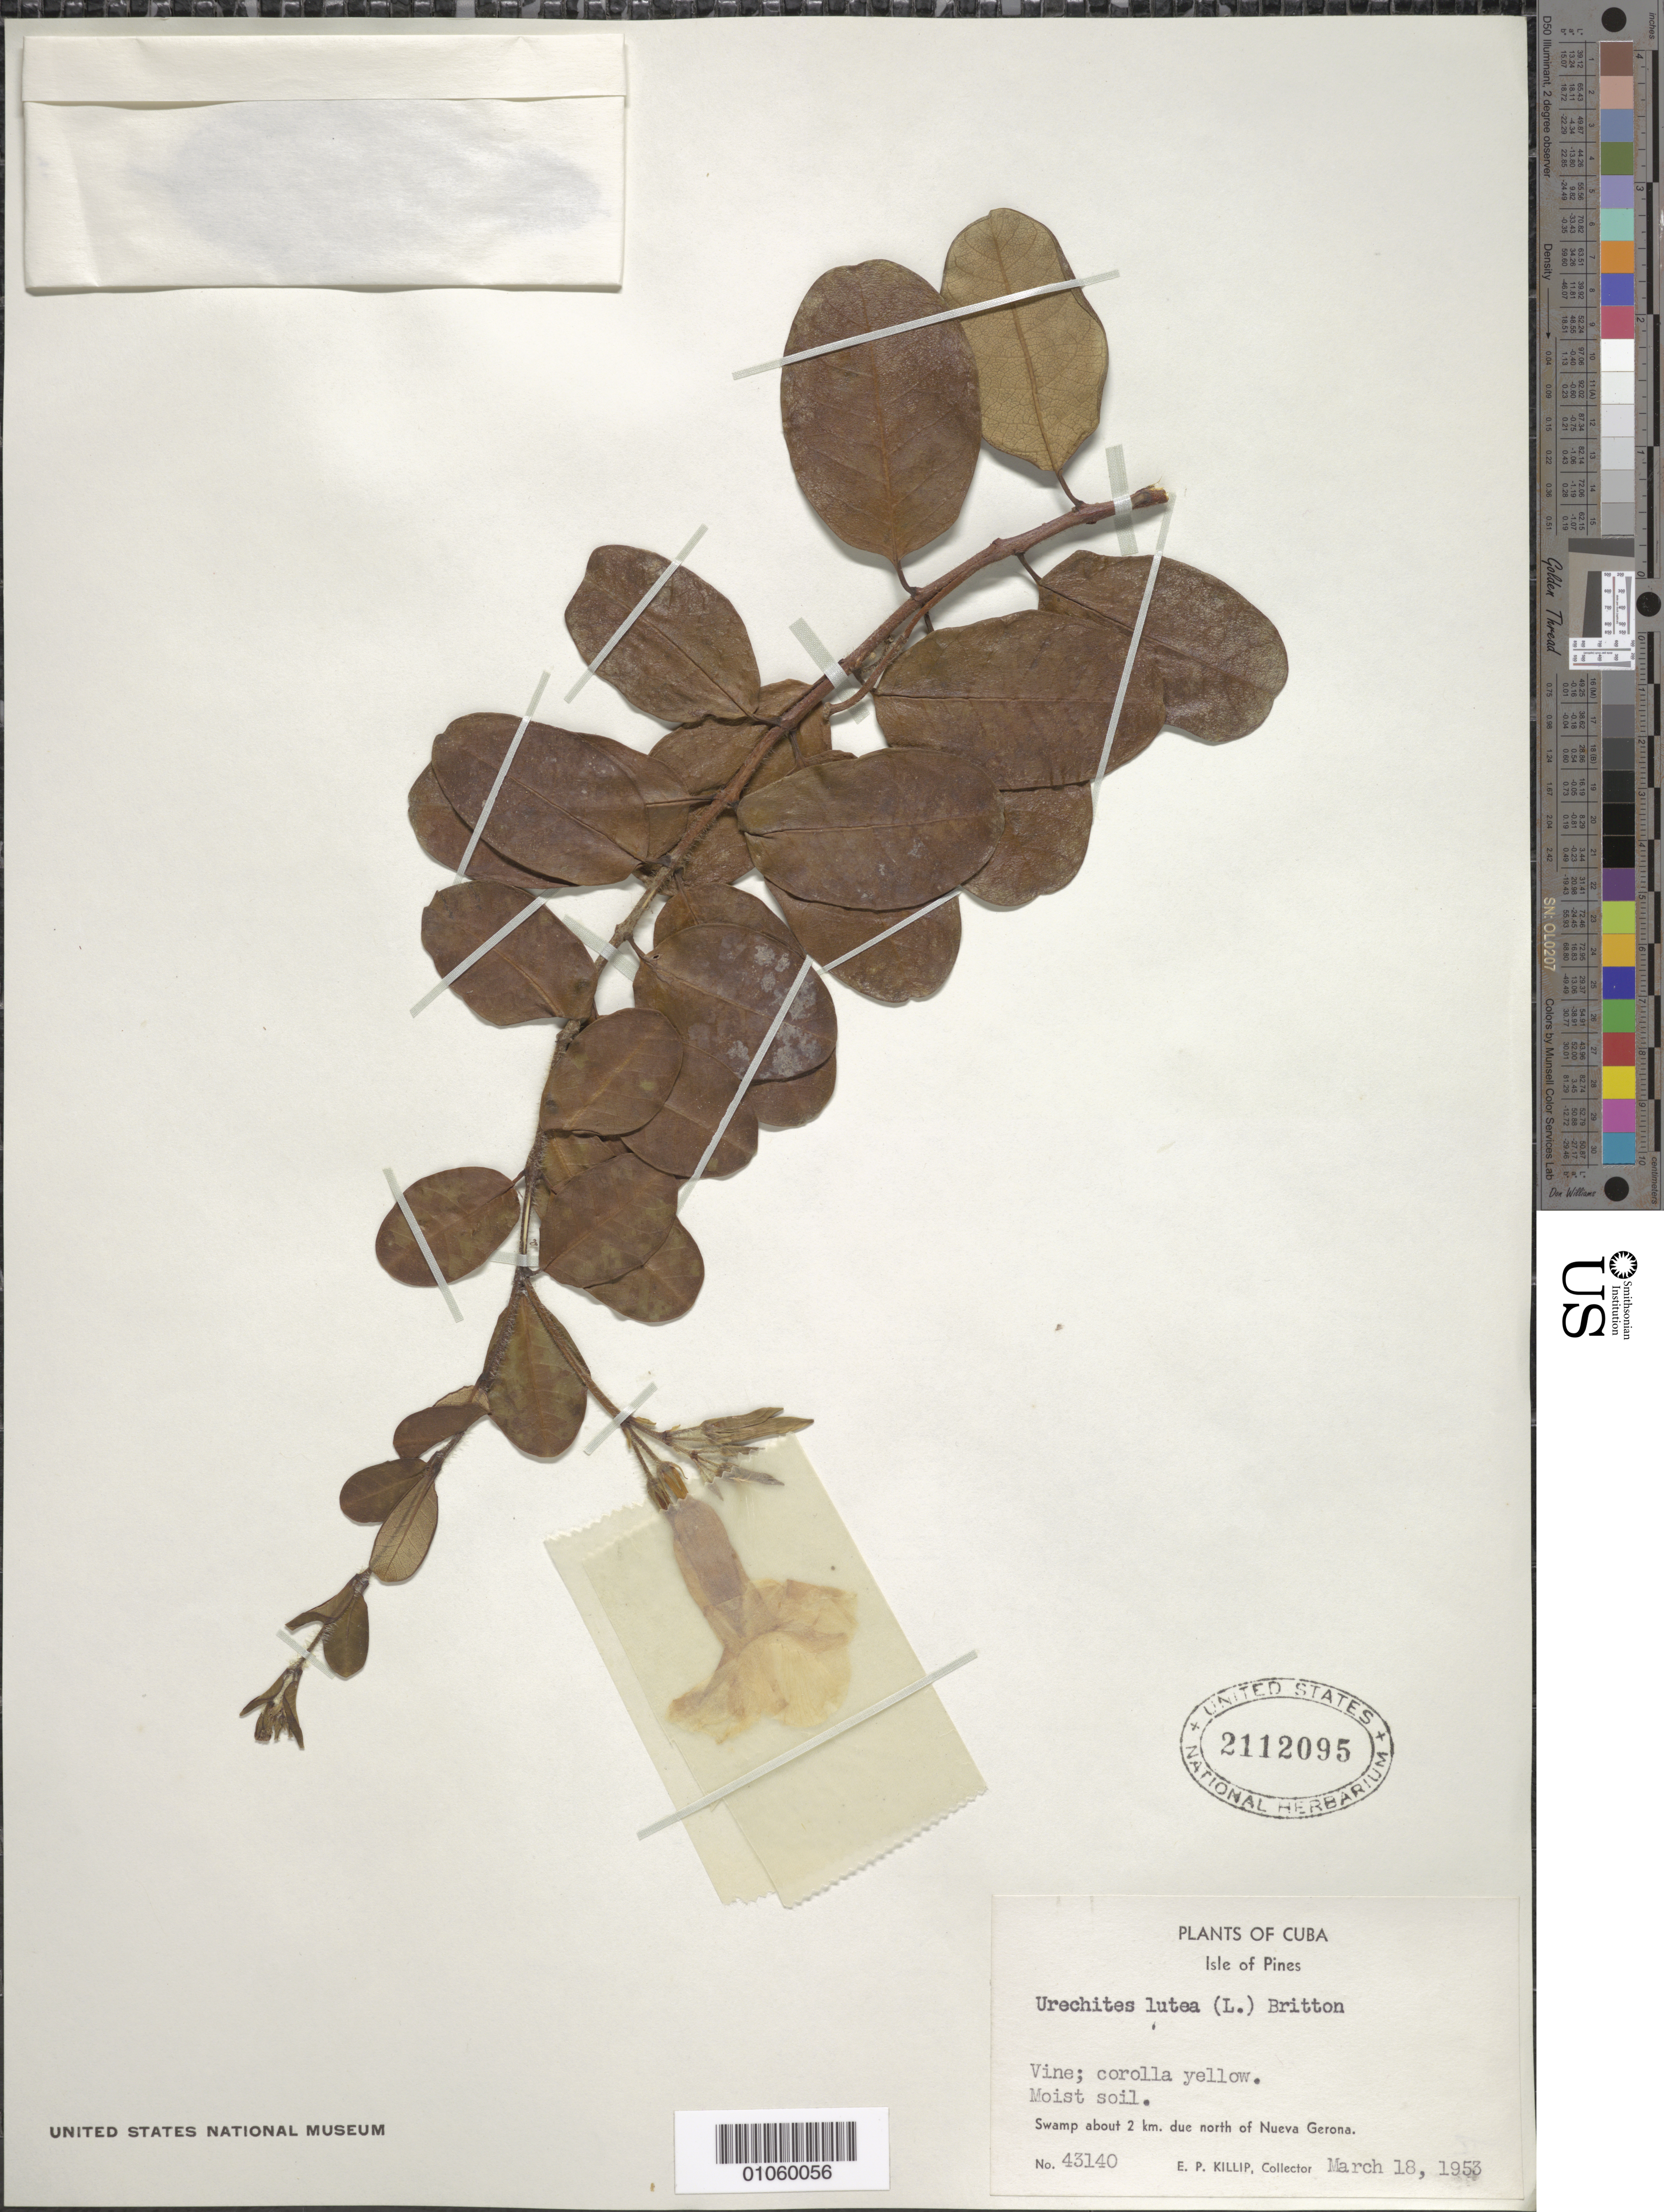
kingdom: Plantae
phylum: Tracheophyta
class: Magnoliopsida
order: Gentianales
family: Apocynaceae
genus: Urechites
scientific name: Urechites lutea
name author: (L.) Britton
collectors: E. P. Killip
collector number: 43140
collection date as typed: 18 Mar 1953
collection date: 1953-03-18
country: Cuba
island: Isla de la Juventud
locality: Swamp about 2 km due north of Nueva Gerona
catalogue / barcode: US 2112095